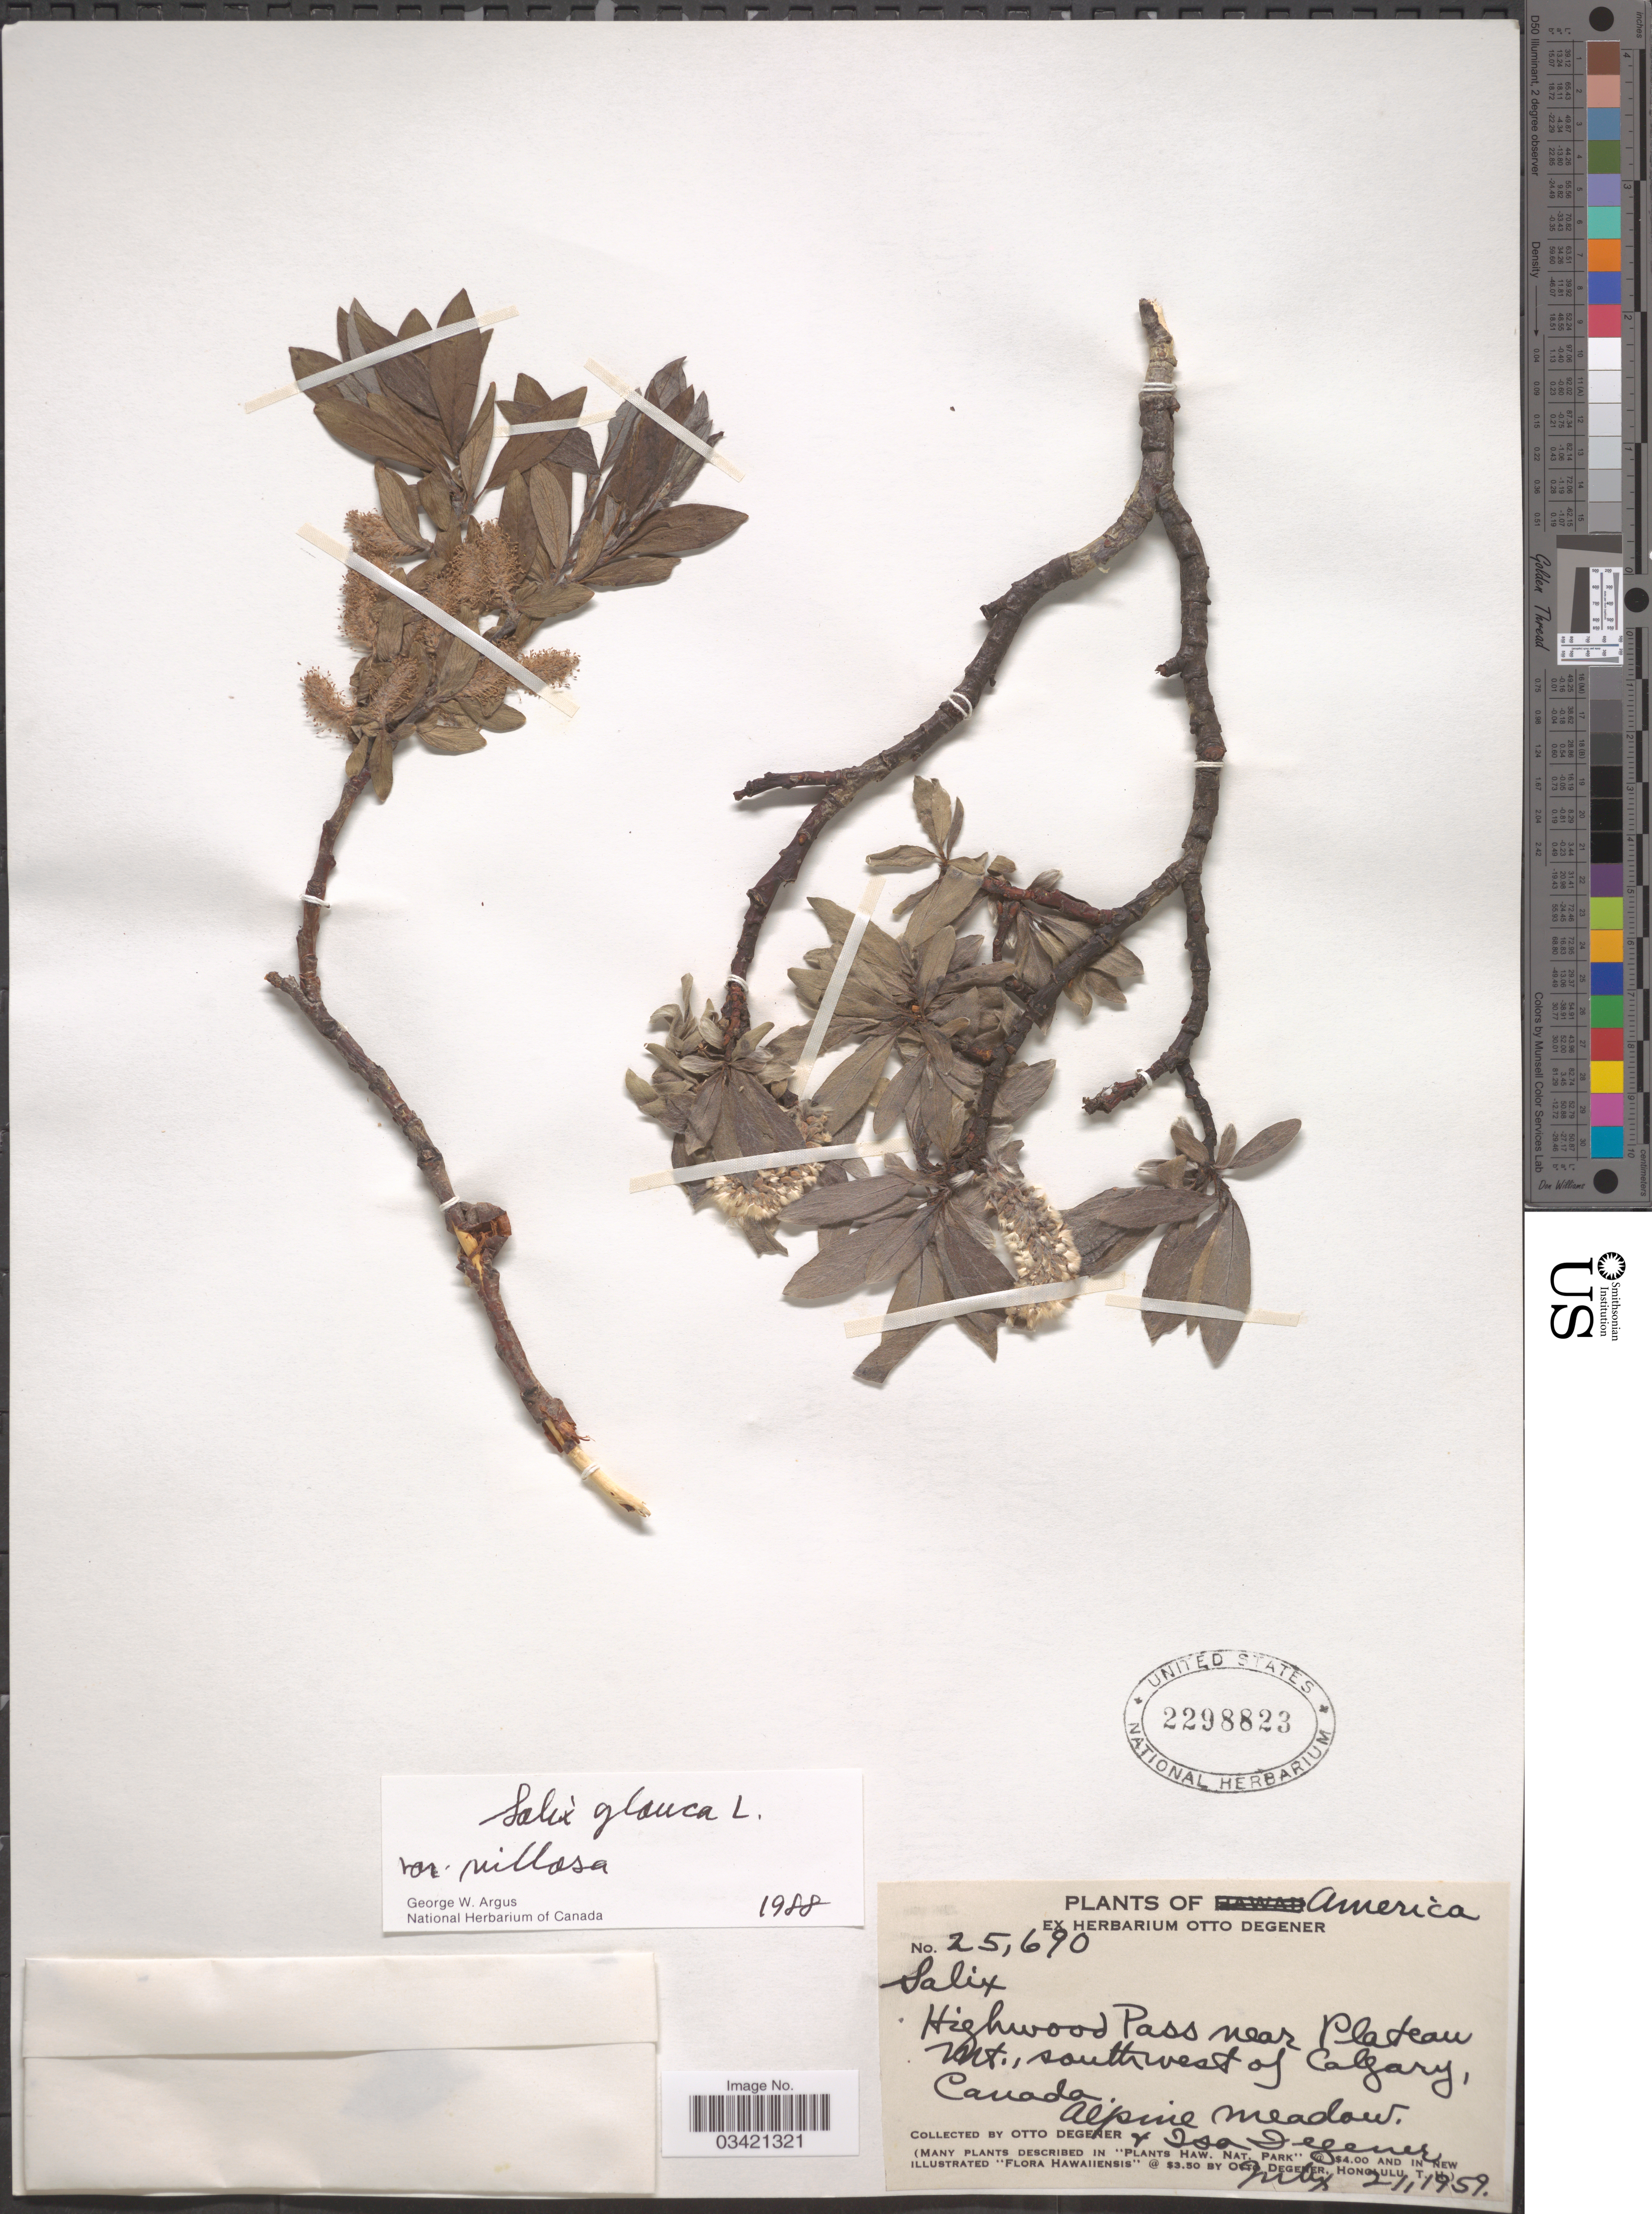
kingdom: Plantae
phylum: Tracheophyta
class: Magnoliopsida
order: Malpighiales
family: Salicaceae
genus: Salix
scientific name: Salix glauca var. villosa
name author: Andersson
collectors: O. Degener & I. Degener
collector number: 25690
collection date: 1959-07-21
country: Canada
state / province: Alberta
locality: Highwood Pass near Plateau Mt., southwest of Calgary, Canada. Alpine Meadow.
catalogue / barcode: US 2298823